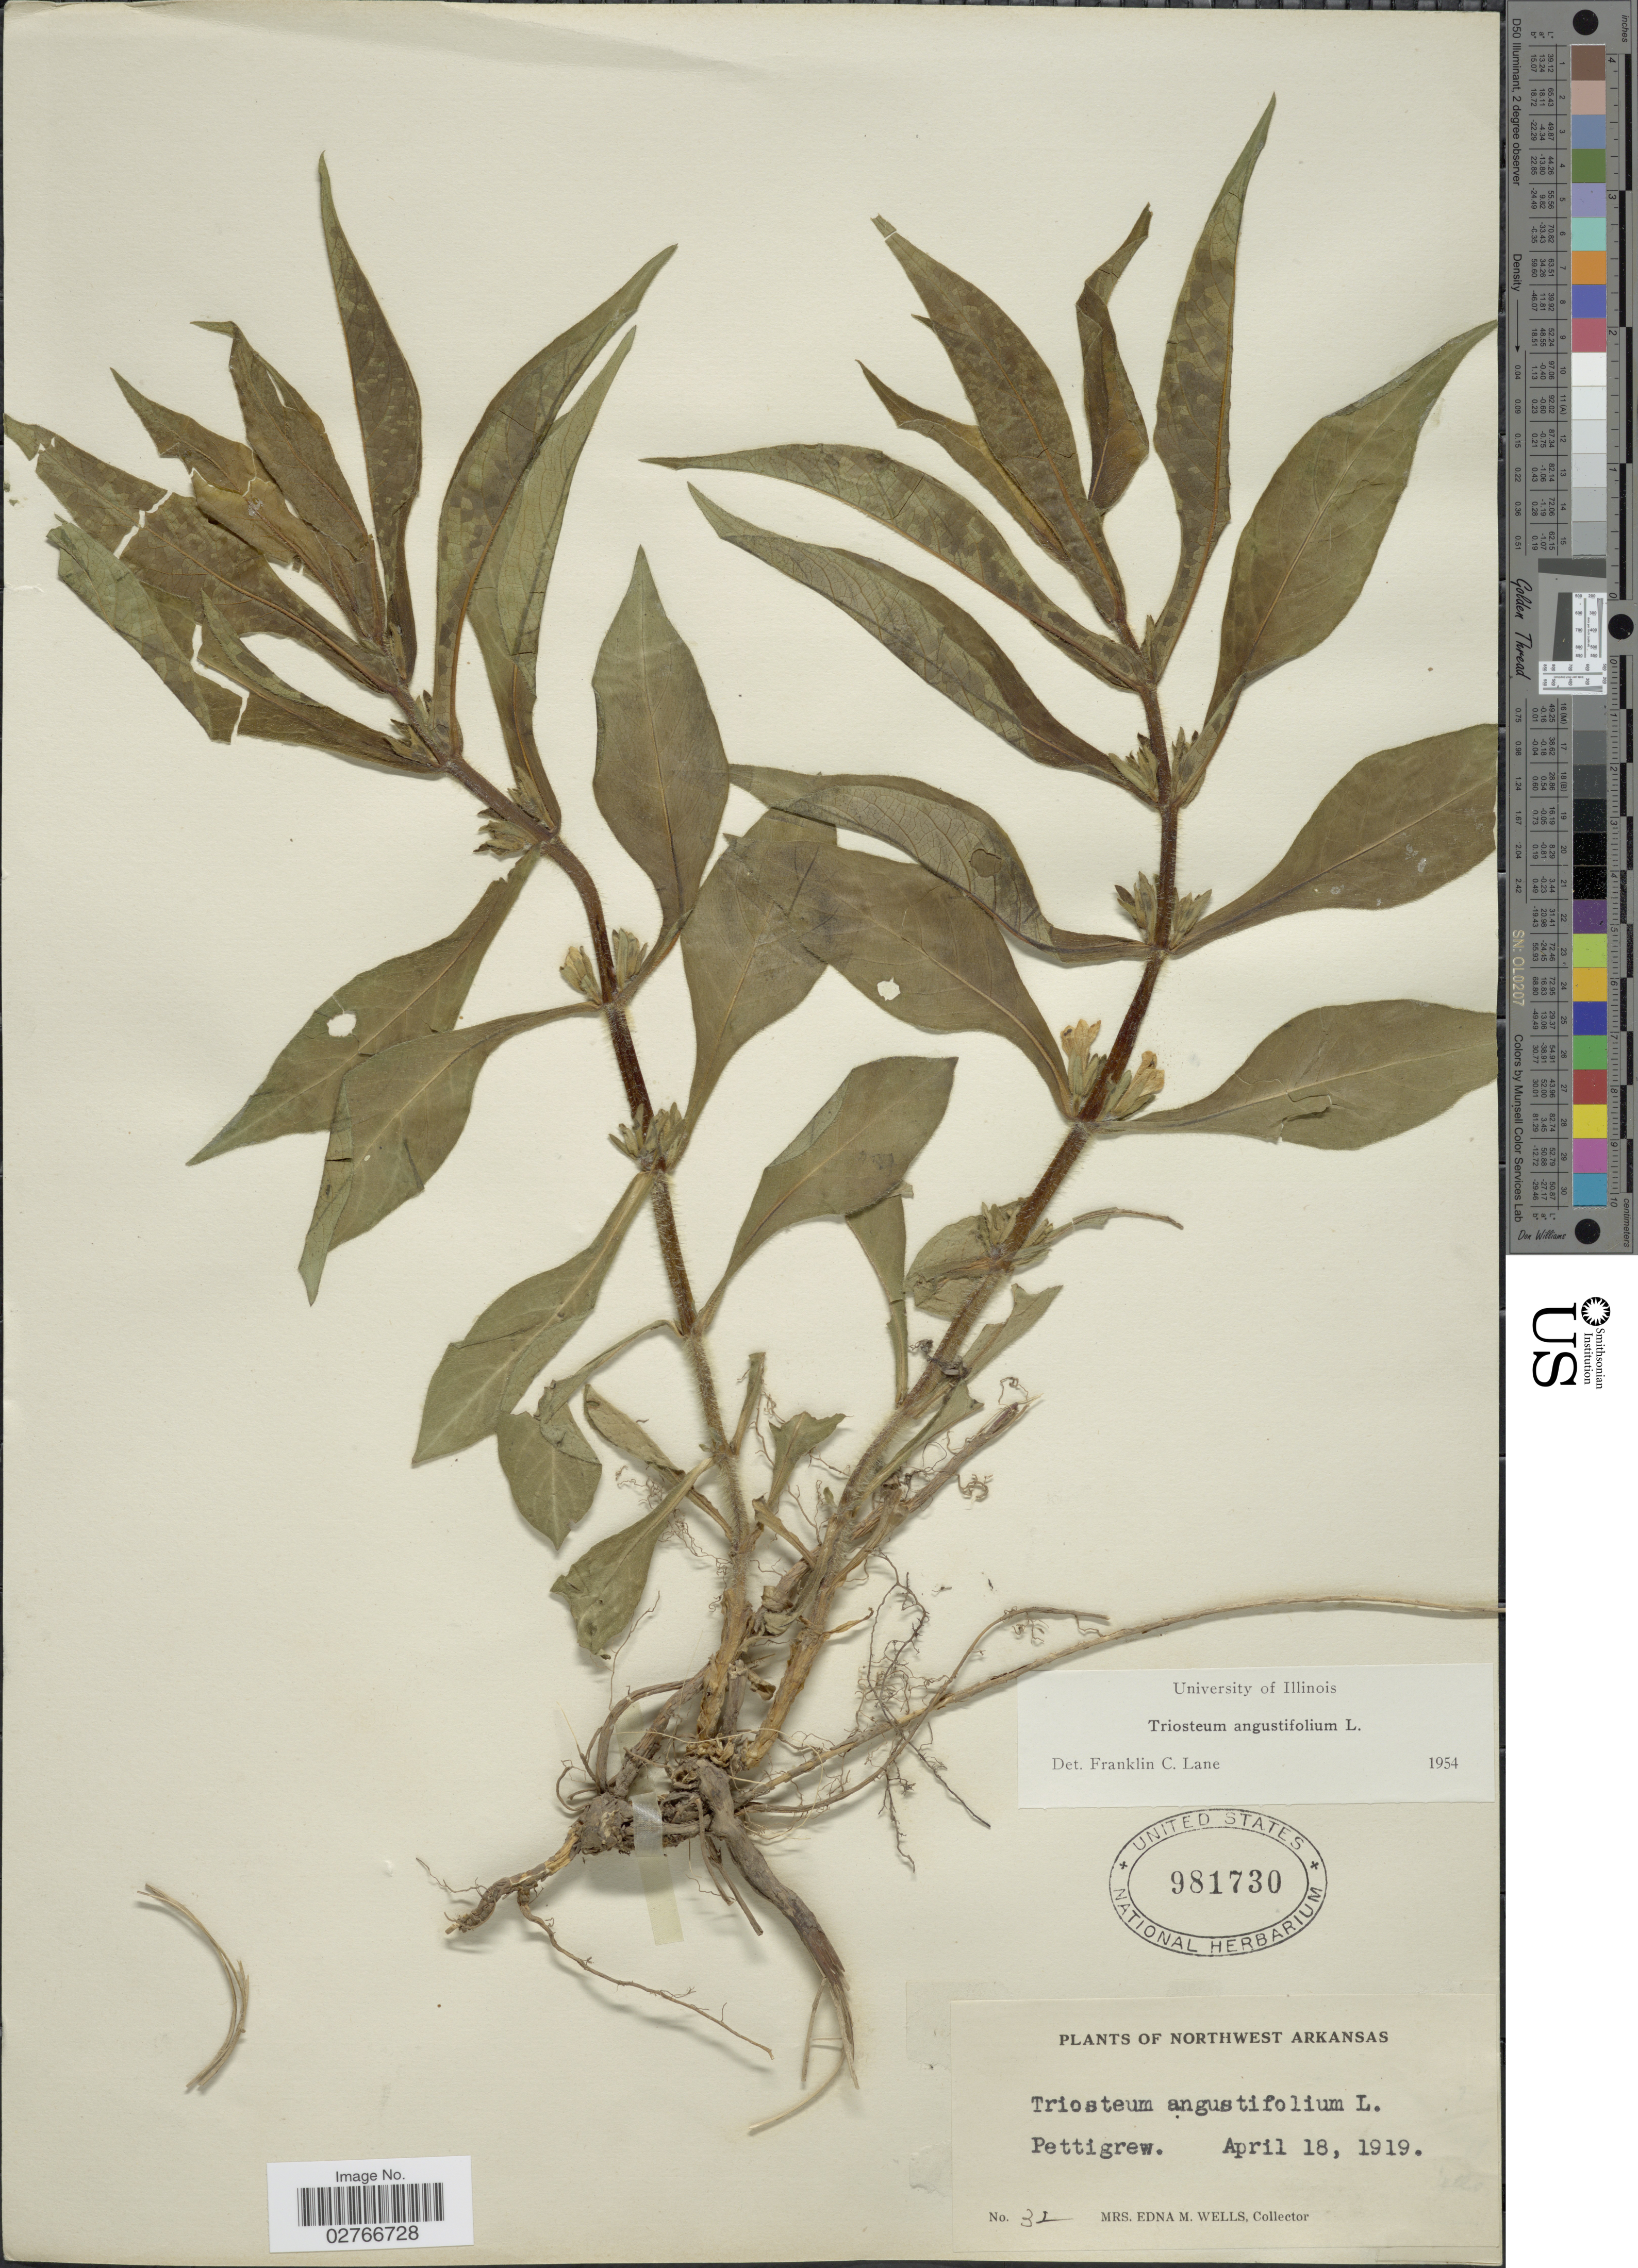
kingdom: Plantae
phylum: Tracheophyta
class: Magnoliopsida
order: Dipsacales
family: Caprifoliaceae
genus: Triosteum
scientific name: Triosteum angustifolium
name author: L.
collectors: E. M. Wells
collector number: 32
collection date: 1919-04-18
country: United States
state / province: Arkansas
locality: Northwest Arkansas. Pettigrew.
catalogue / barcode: US 981730